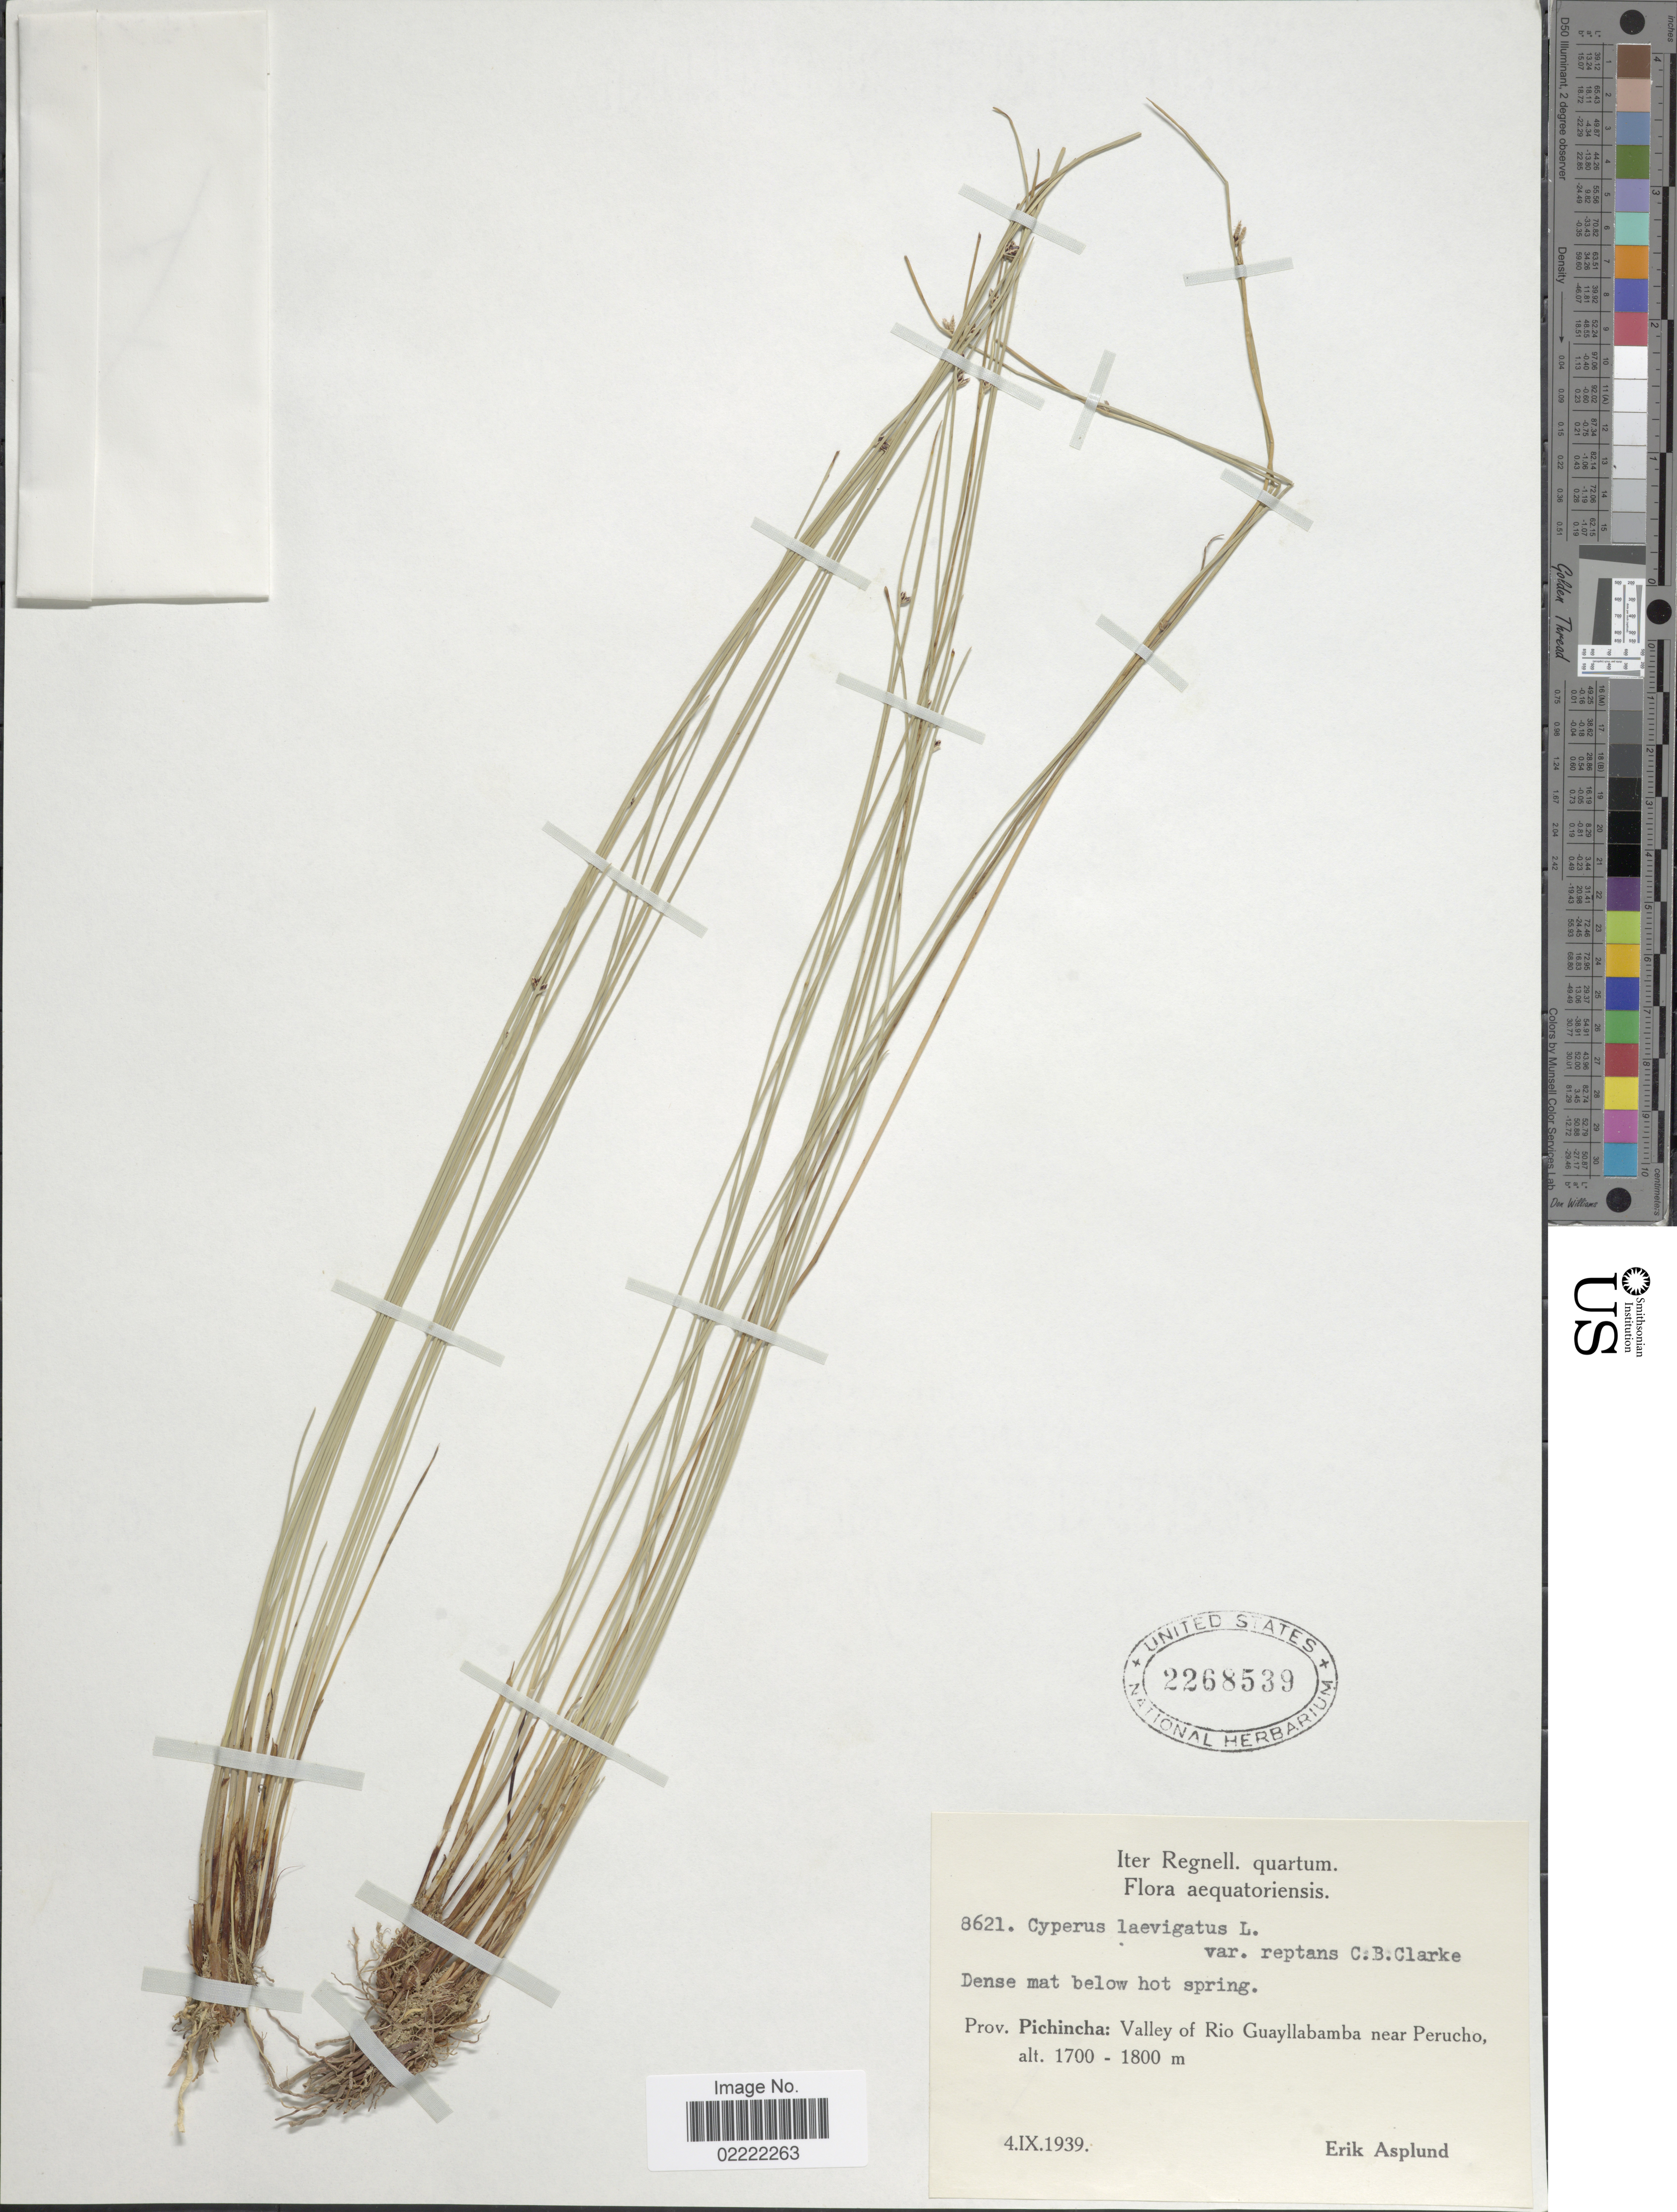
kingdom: Plantae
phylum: Tracheophyta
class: Liliopsida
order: Poales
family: Cyperaceae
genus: Cyperus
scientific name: Cyperus laevigatus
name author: L.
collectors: E. Asplund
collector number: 8621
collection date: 1939-09-04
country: Ecuador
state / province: Pichincha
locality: Prov. Pichincha: Valley of Rio Guayllabamba near Perucho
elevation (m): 1700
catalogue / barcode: US 2268539